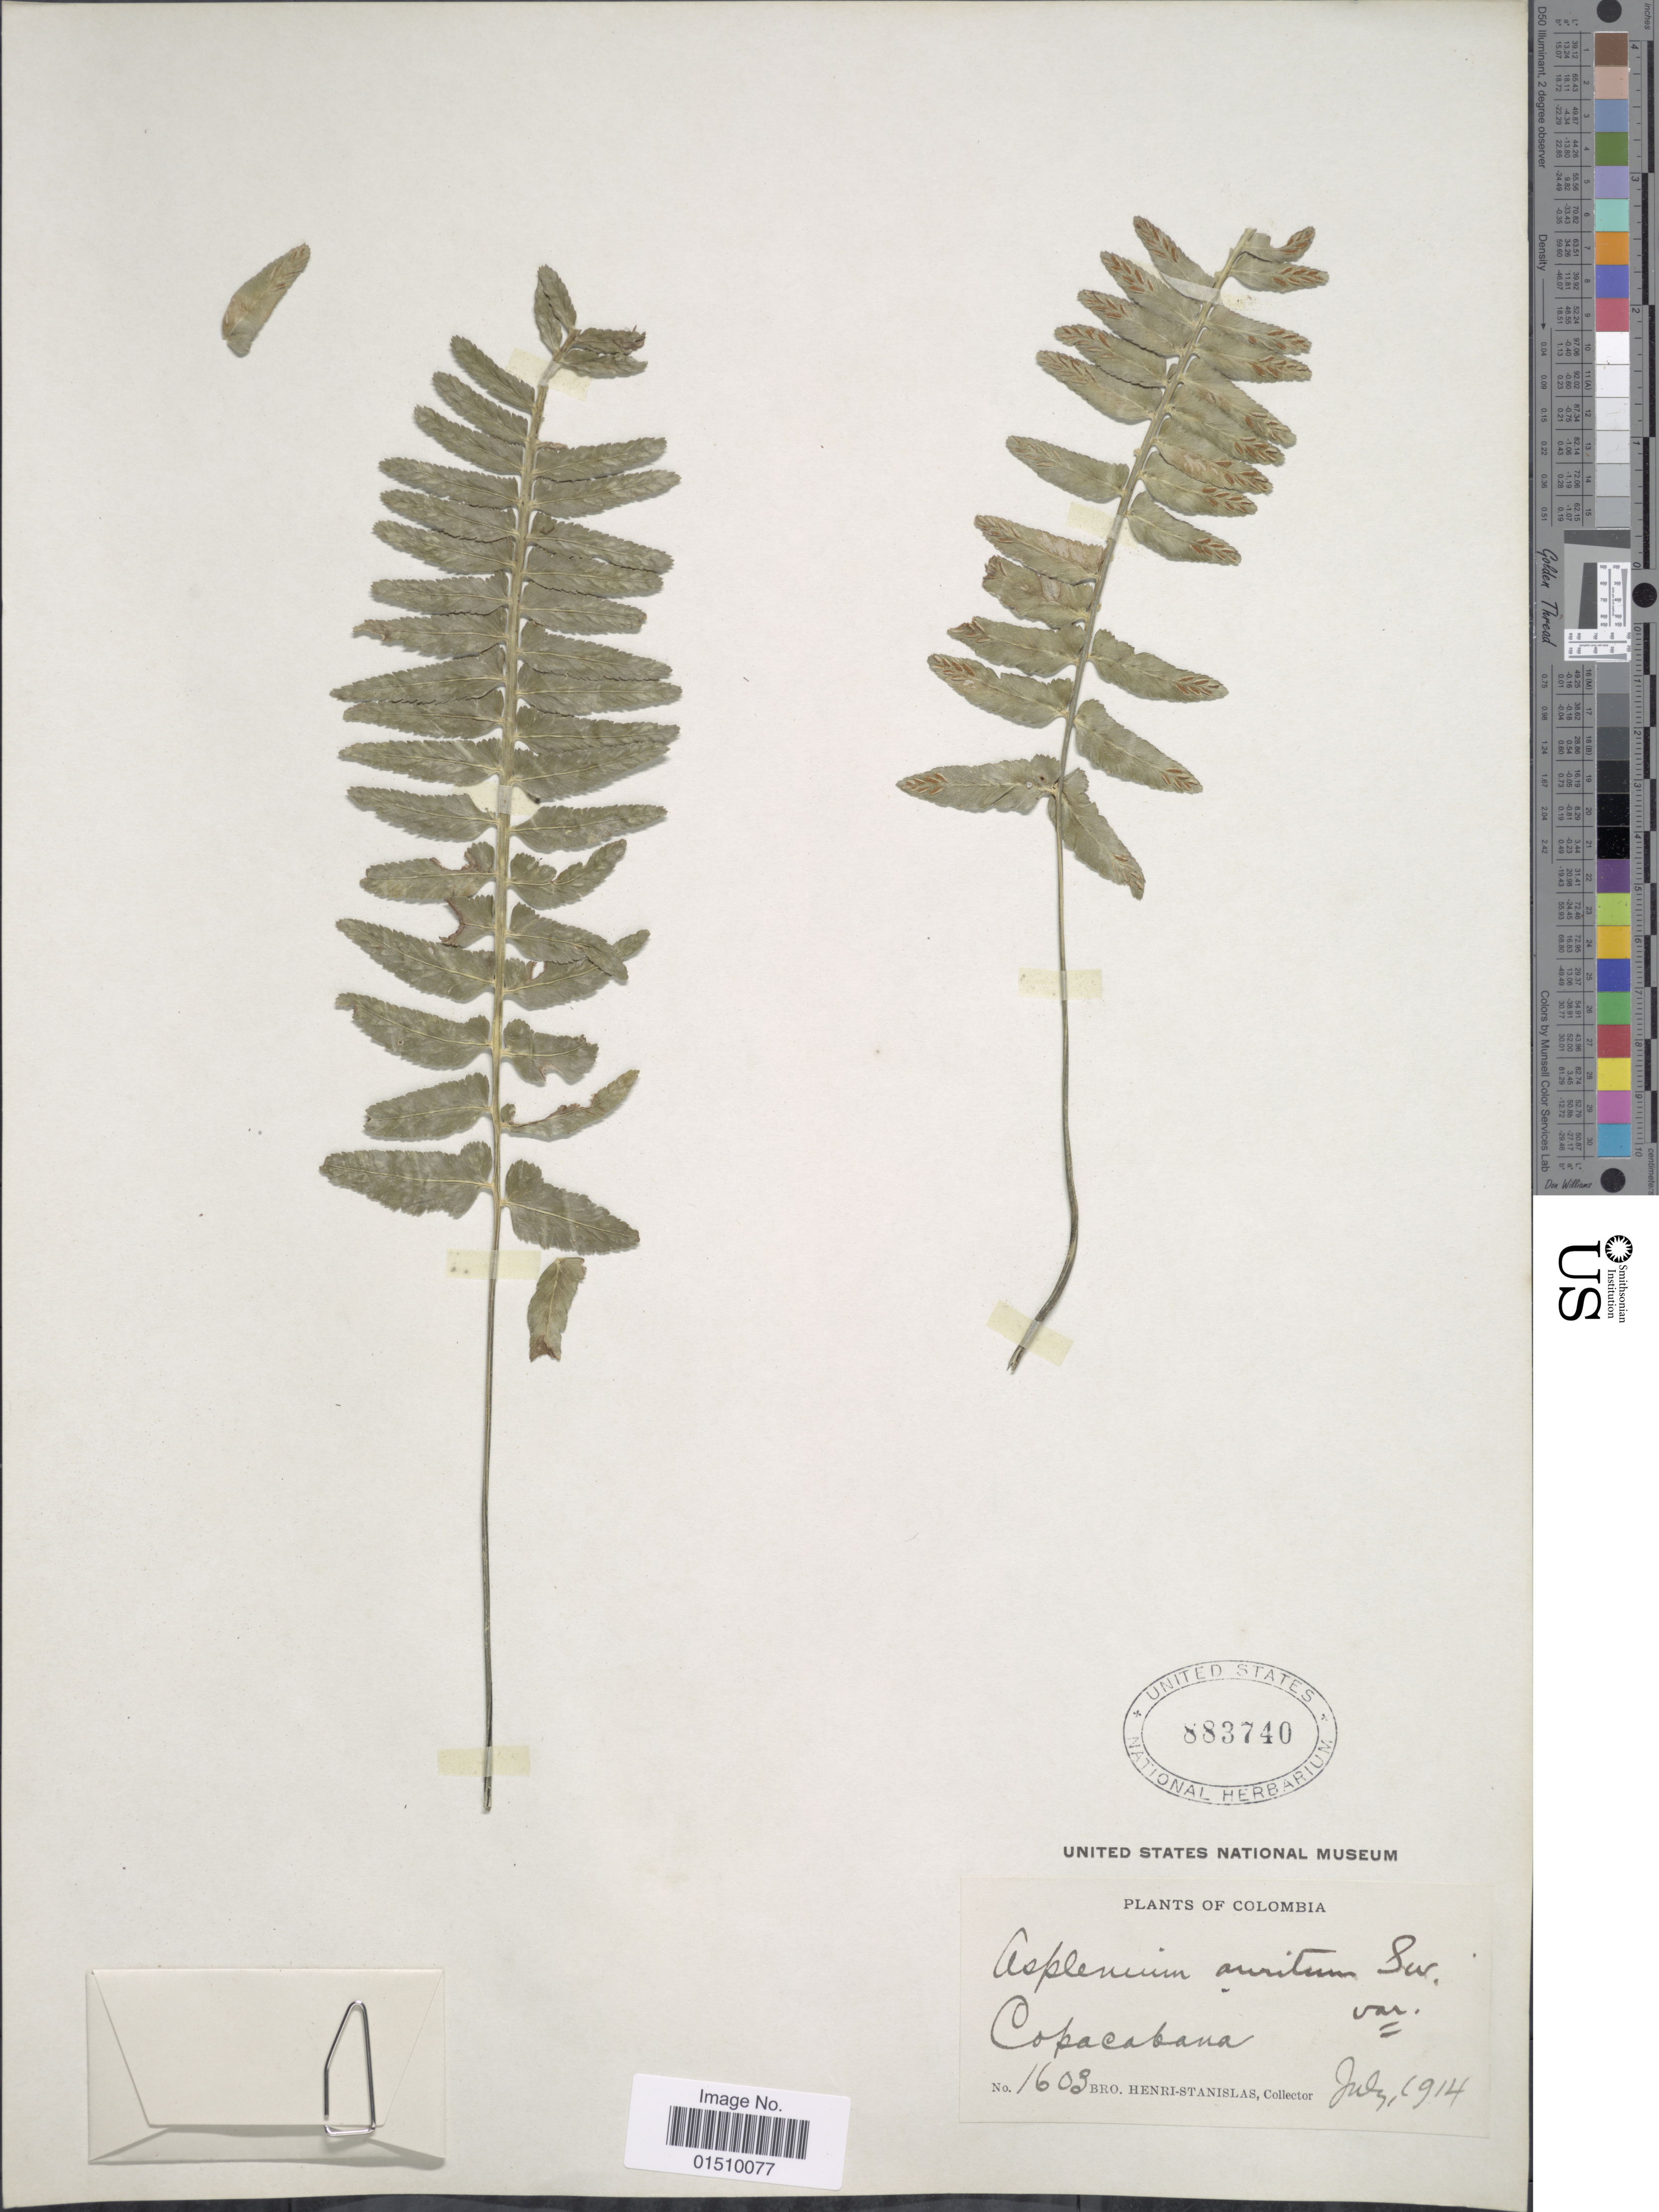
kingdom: Plantae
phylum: Tracheophyta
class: Polypodiopsida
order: Polypodiales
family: Aspleniaceae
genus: Asplenium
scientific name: Asplenium auritum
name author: Sw.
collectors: Henri-Stanislas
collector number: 1603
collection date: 1914-07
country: Colombia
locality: Colombia, Copacabana.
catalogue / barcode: US 883740